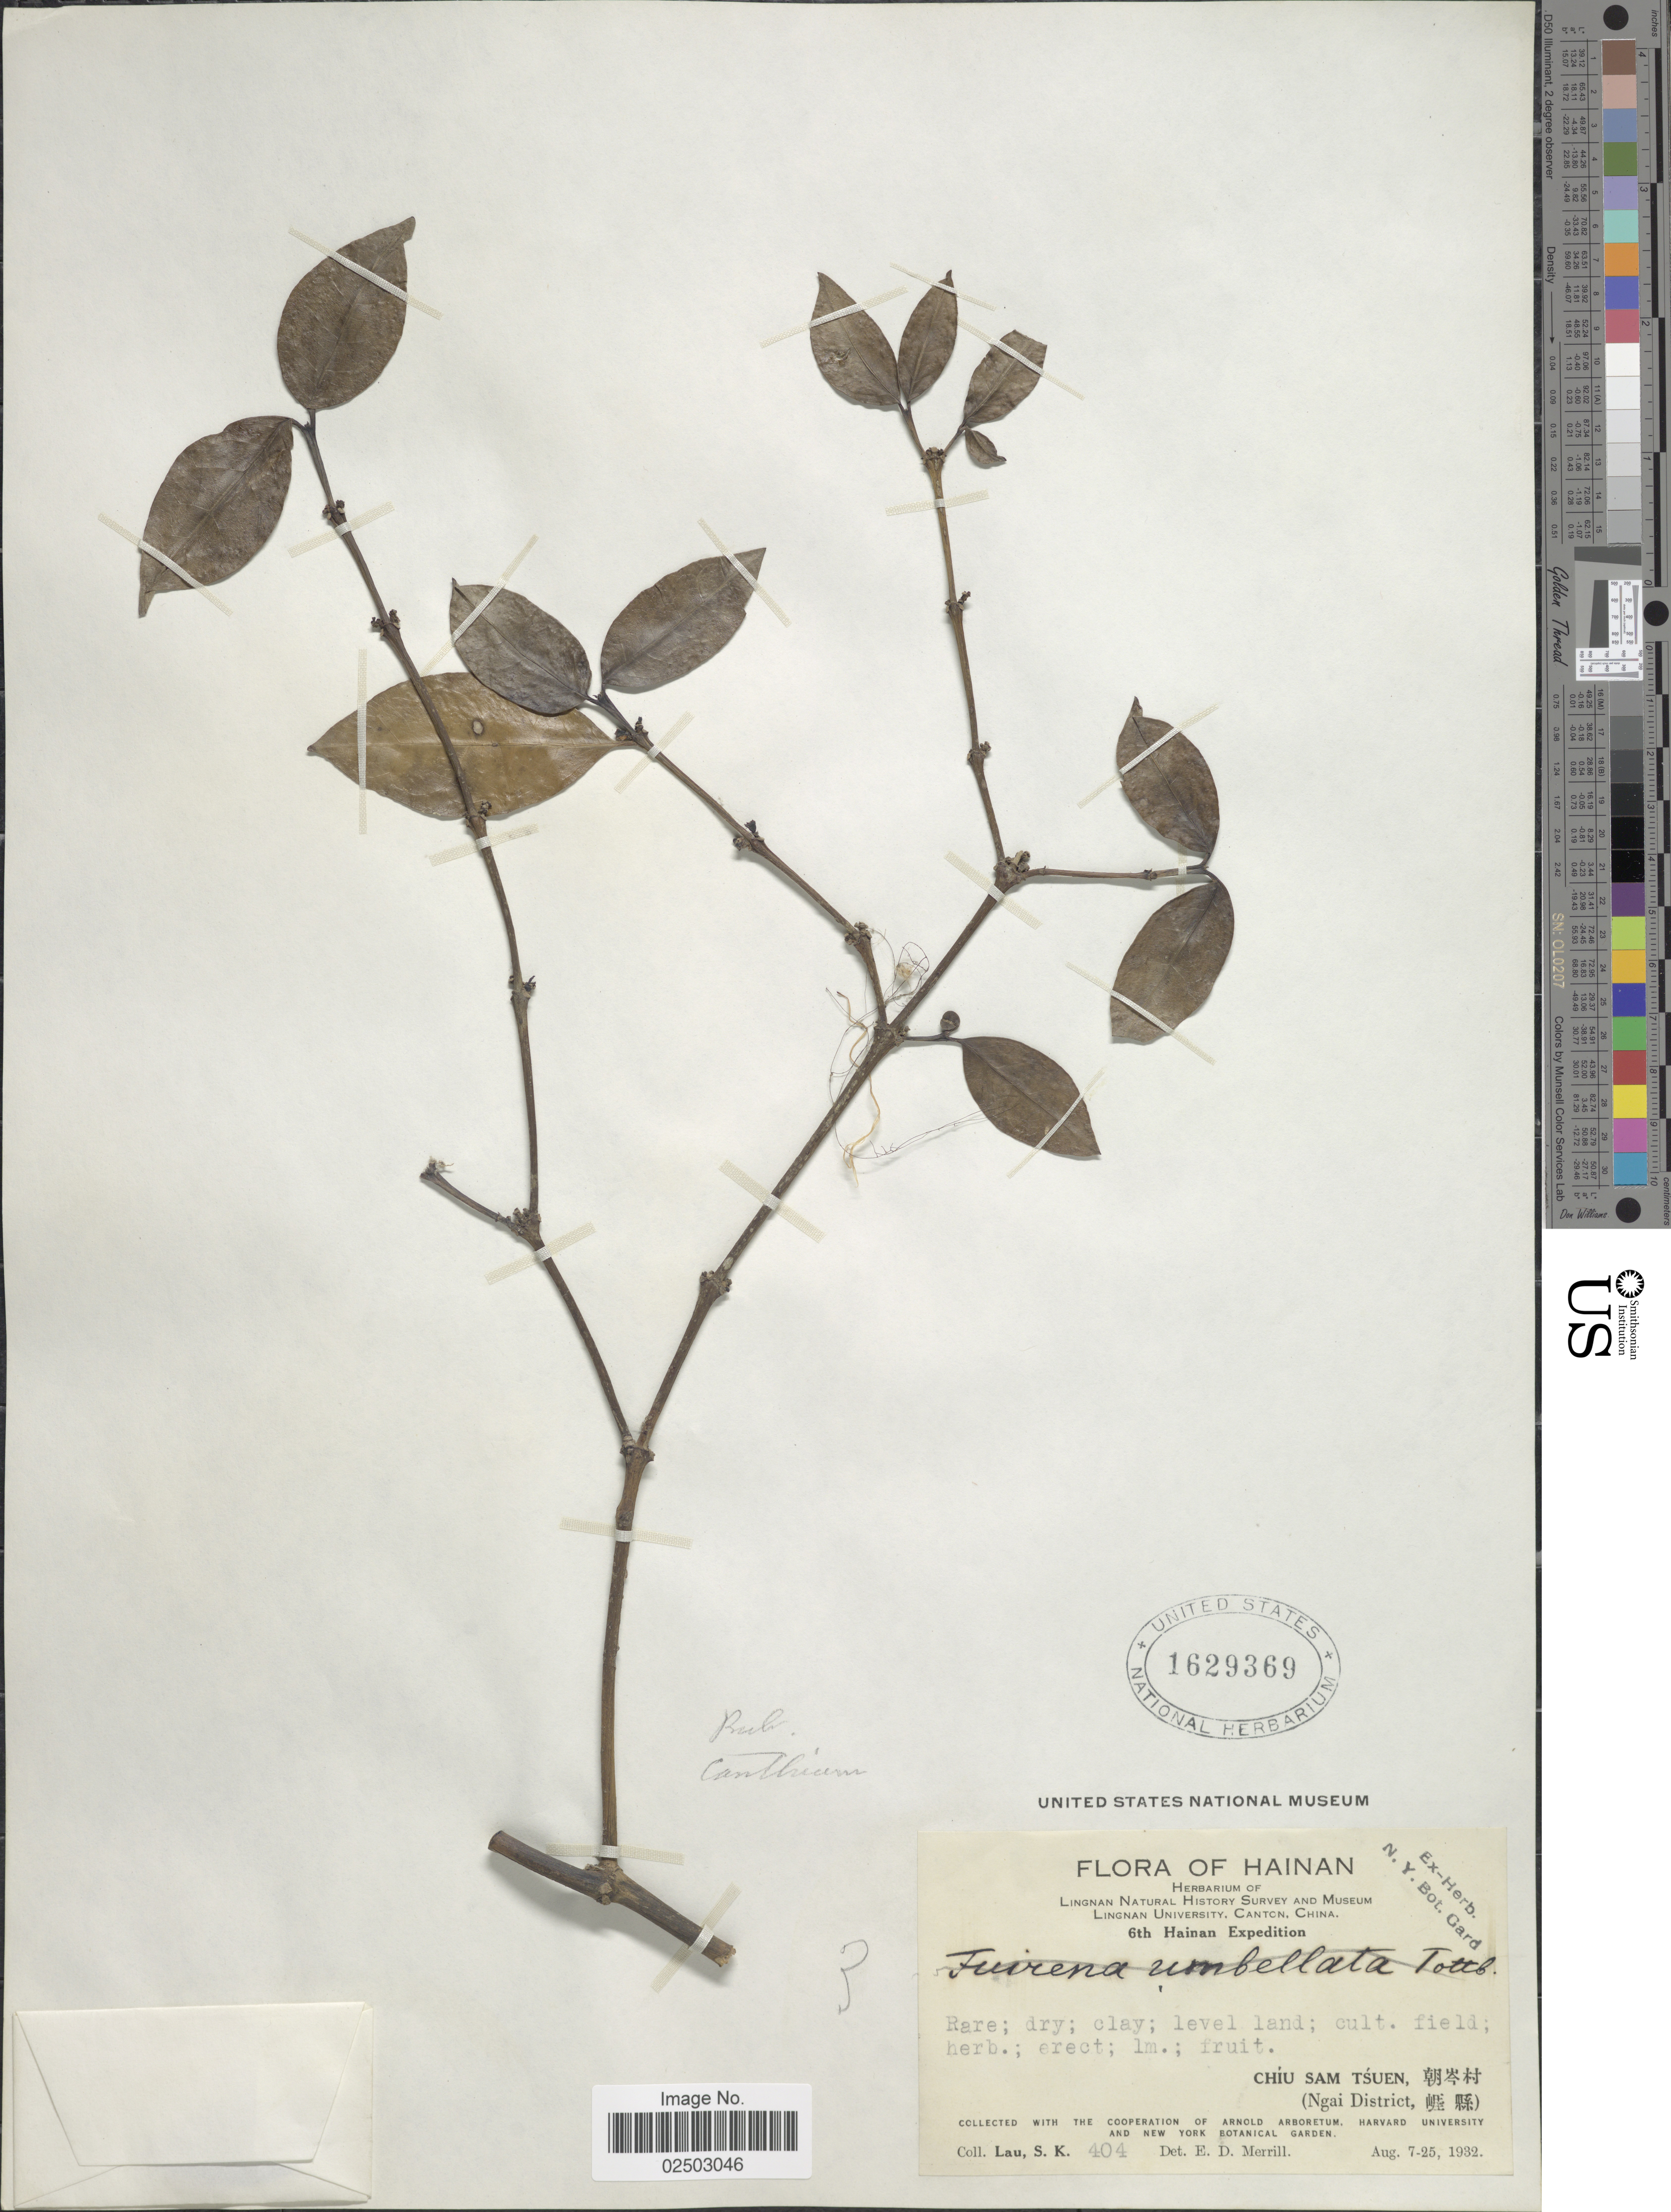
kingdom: Plantae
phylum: Tracheophyta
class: Magnoliopsida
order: Gentianales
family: Rubiaceae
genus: Bridsonia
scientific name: Bridsonia chamaedendrum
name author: (Kuntze) Verstraete & A.E. van Wyk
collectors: S. K. Lau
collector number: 404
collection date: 1932-08-07/1932-08-25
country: China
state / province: Hainan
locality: Chiu Sam Tsuen (Ngai District)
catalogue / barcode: US 1629369